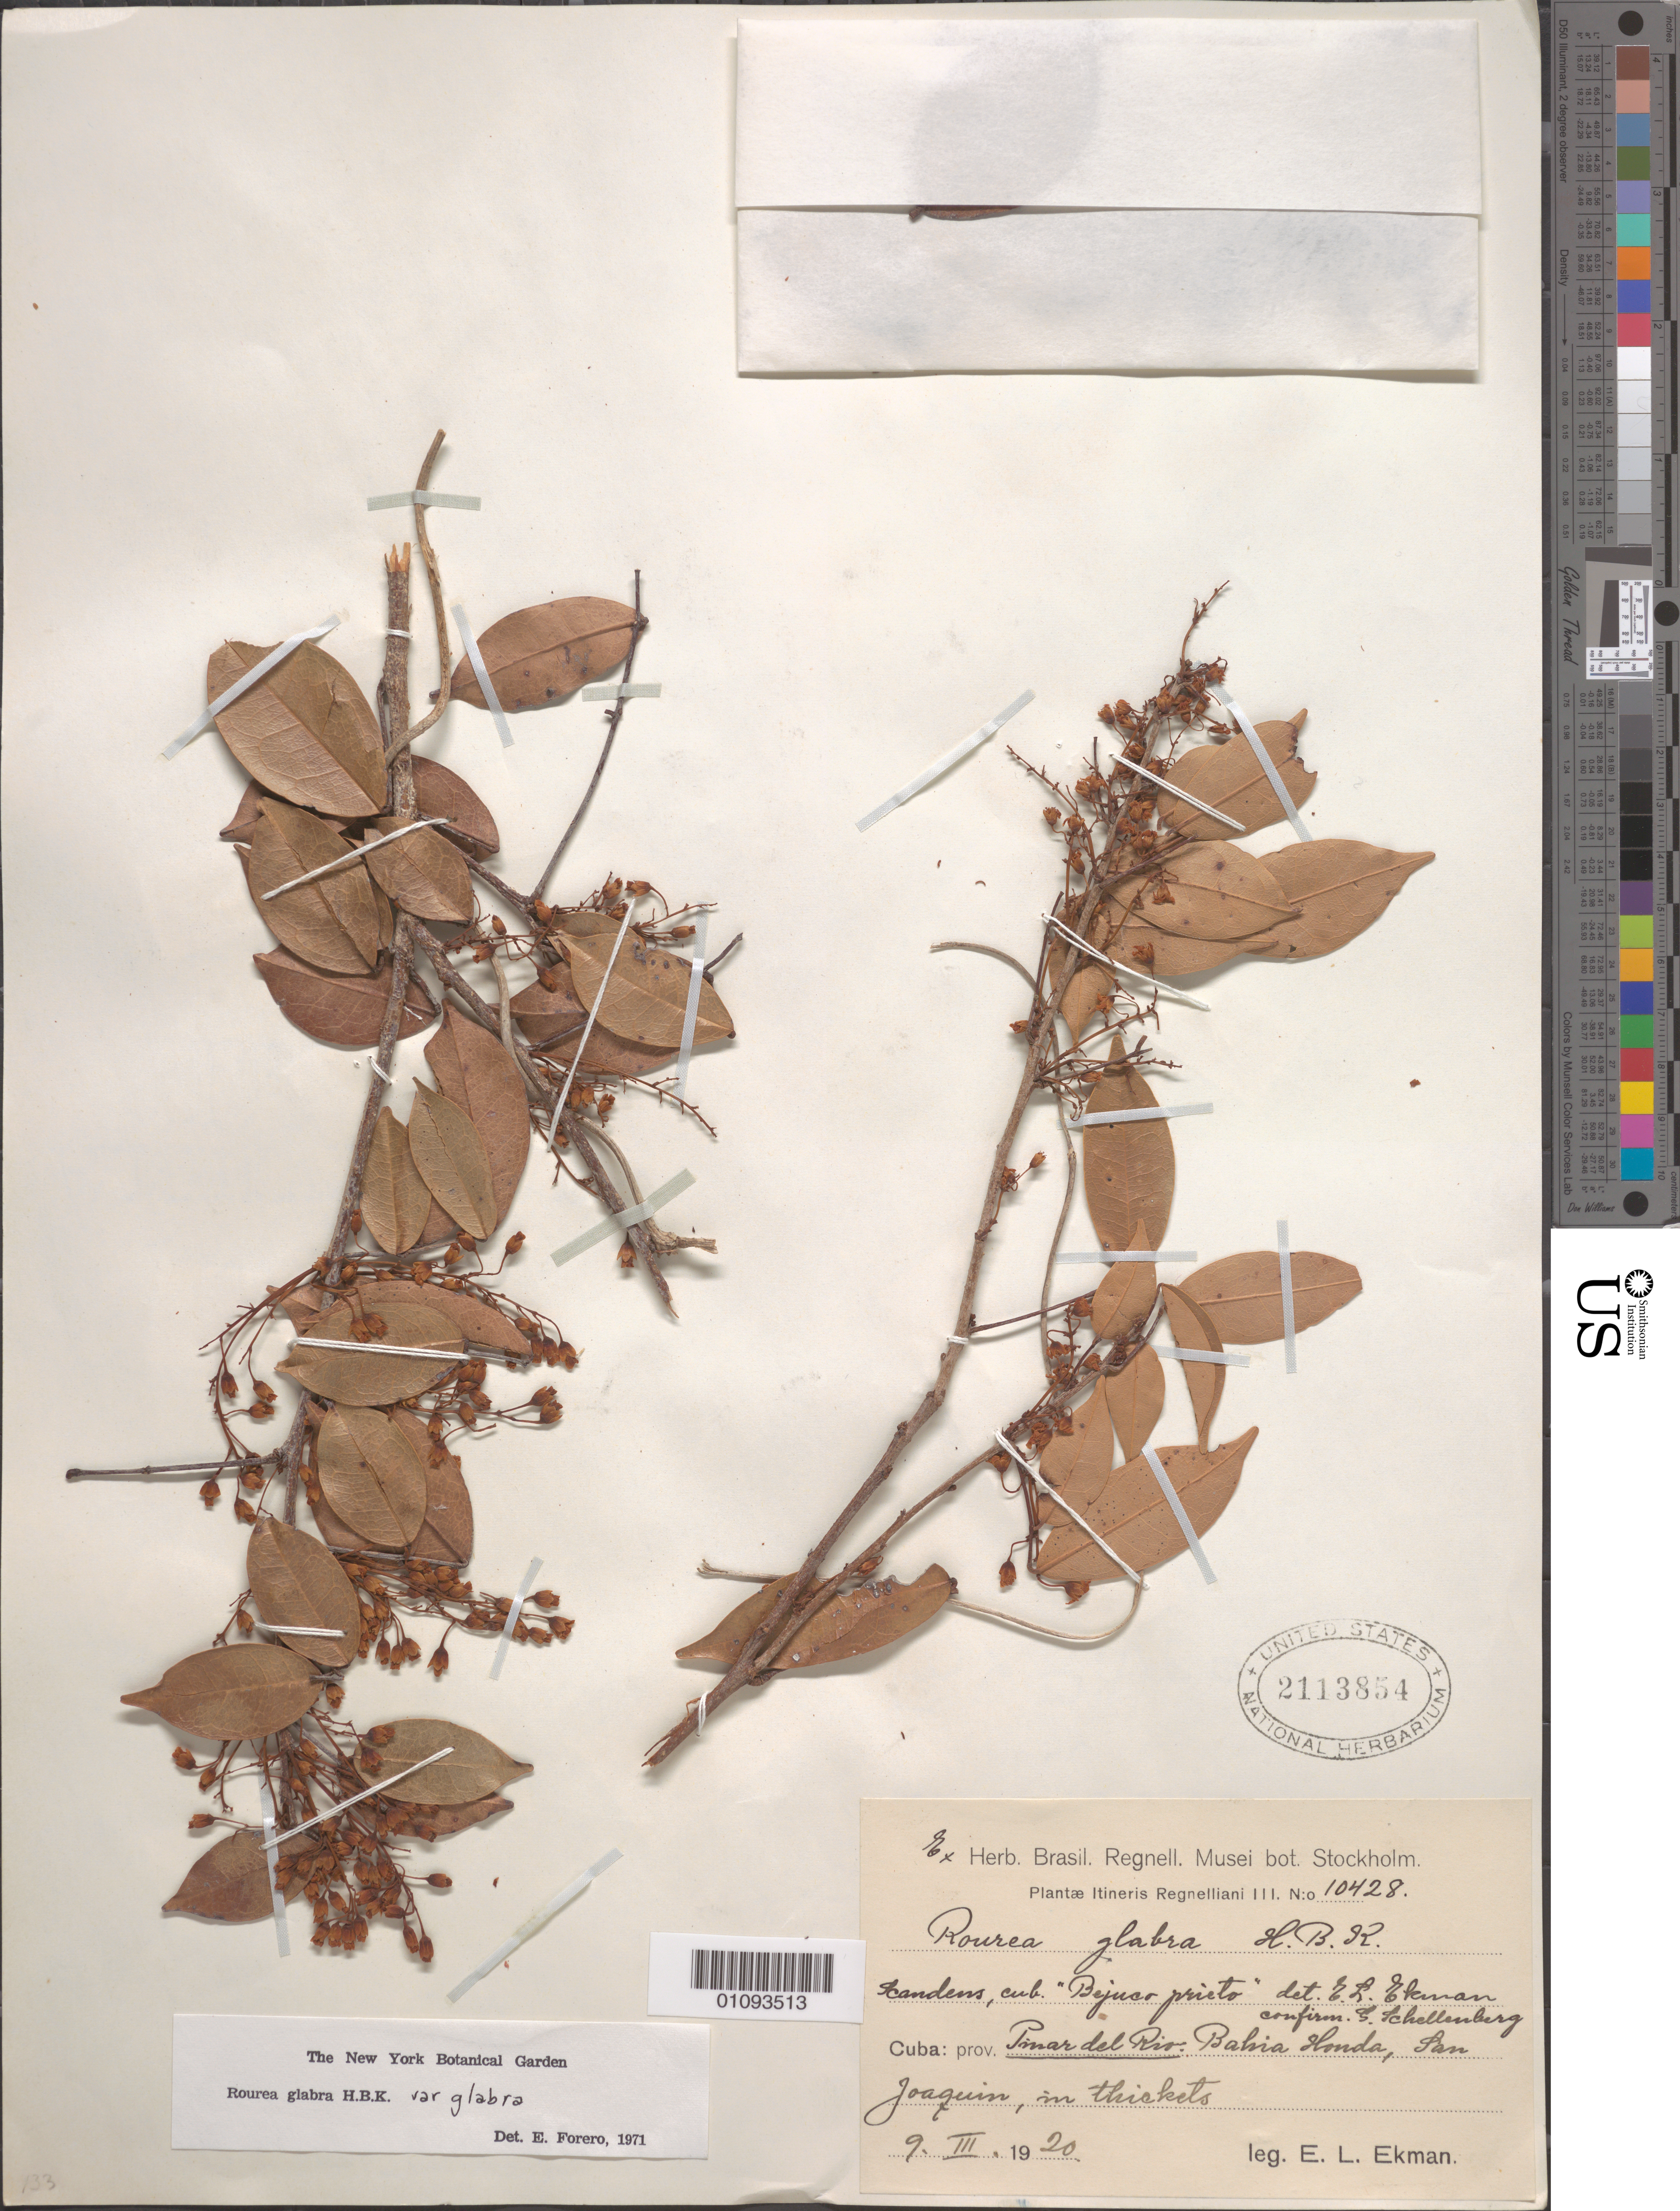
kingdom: Plantae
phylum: Tracheophyta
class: Magnoliopsida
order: Oxalidales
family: Connaraceae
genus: Rourea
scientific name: Rourea glabra var. glabra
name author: Kunth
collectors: E. L. Ekman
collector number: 104128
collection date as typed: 09 Mar 1920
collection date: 1920-03-09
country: Cuba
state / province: Pinar del Rio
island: Cuba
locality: Bejuar Pinato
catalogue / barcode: US 2113854